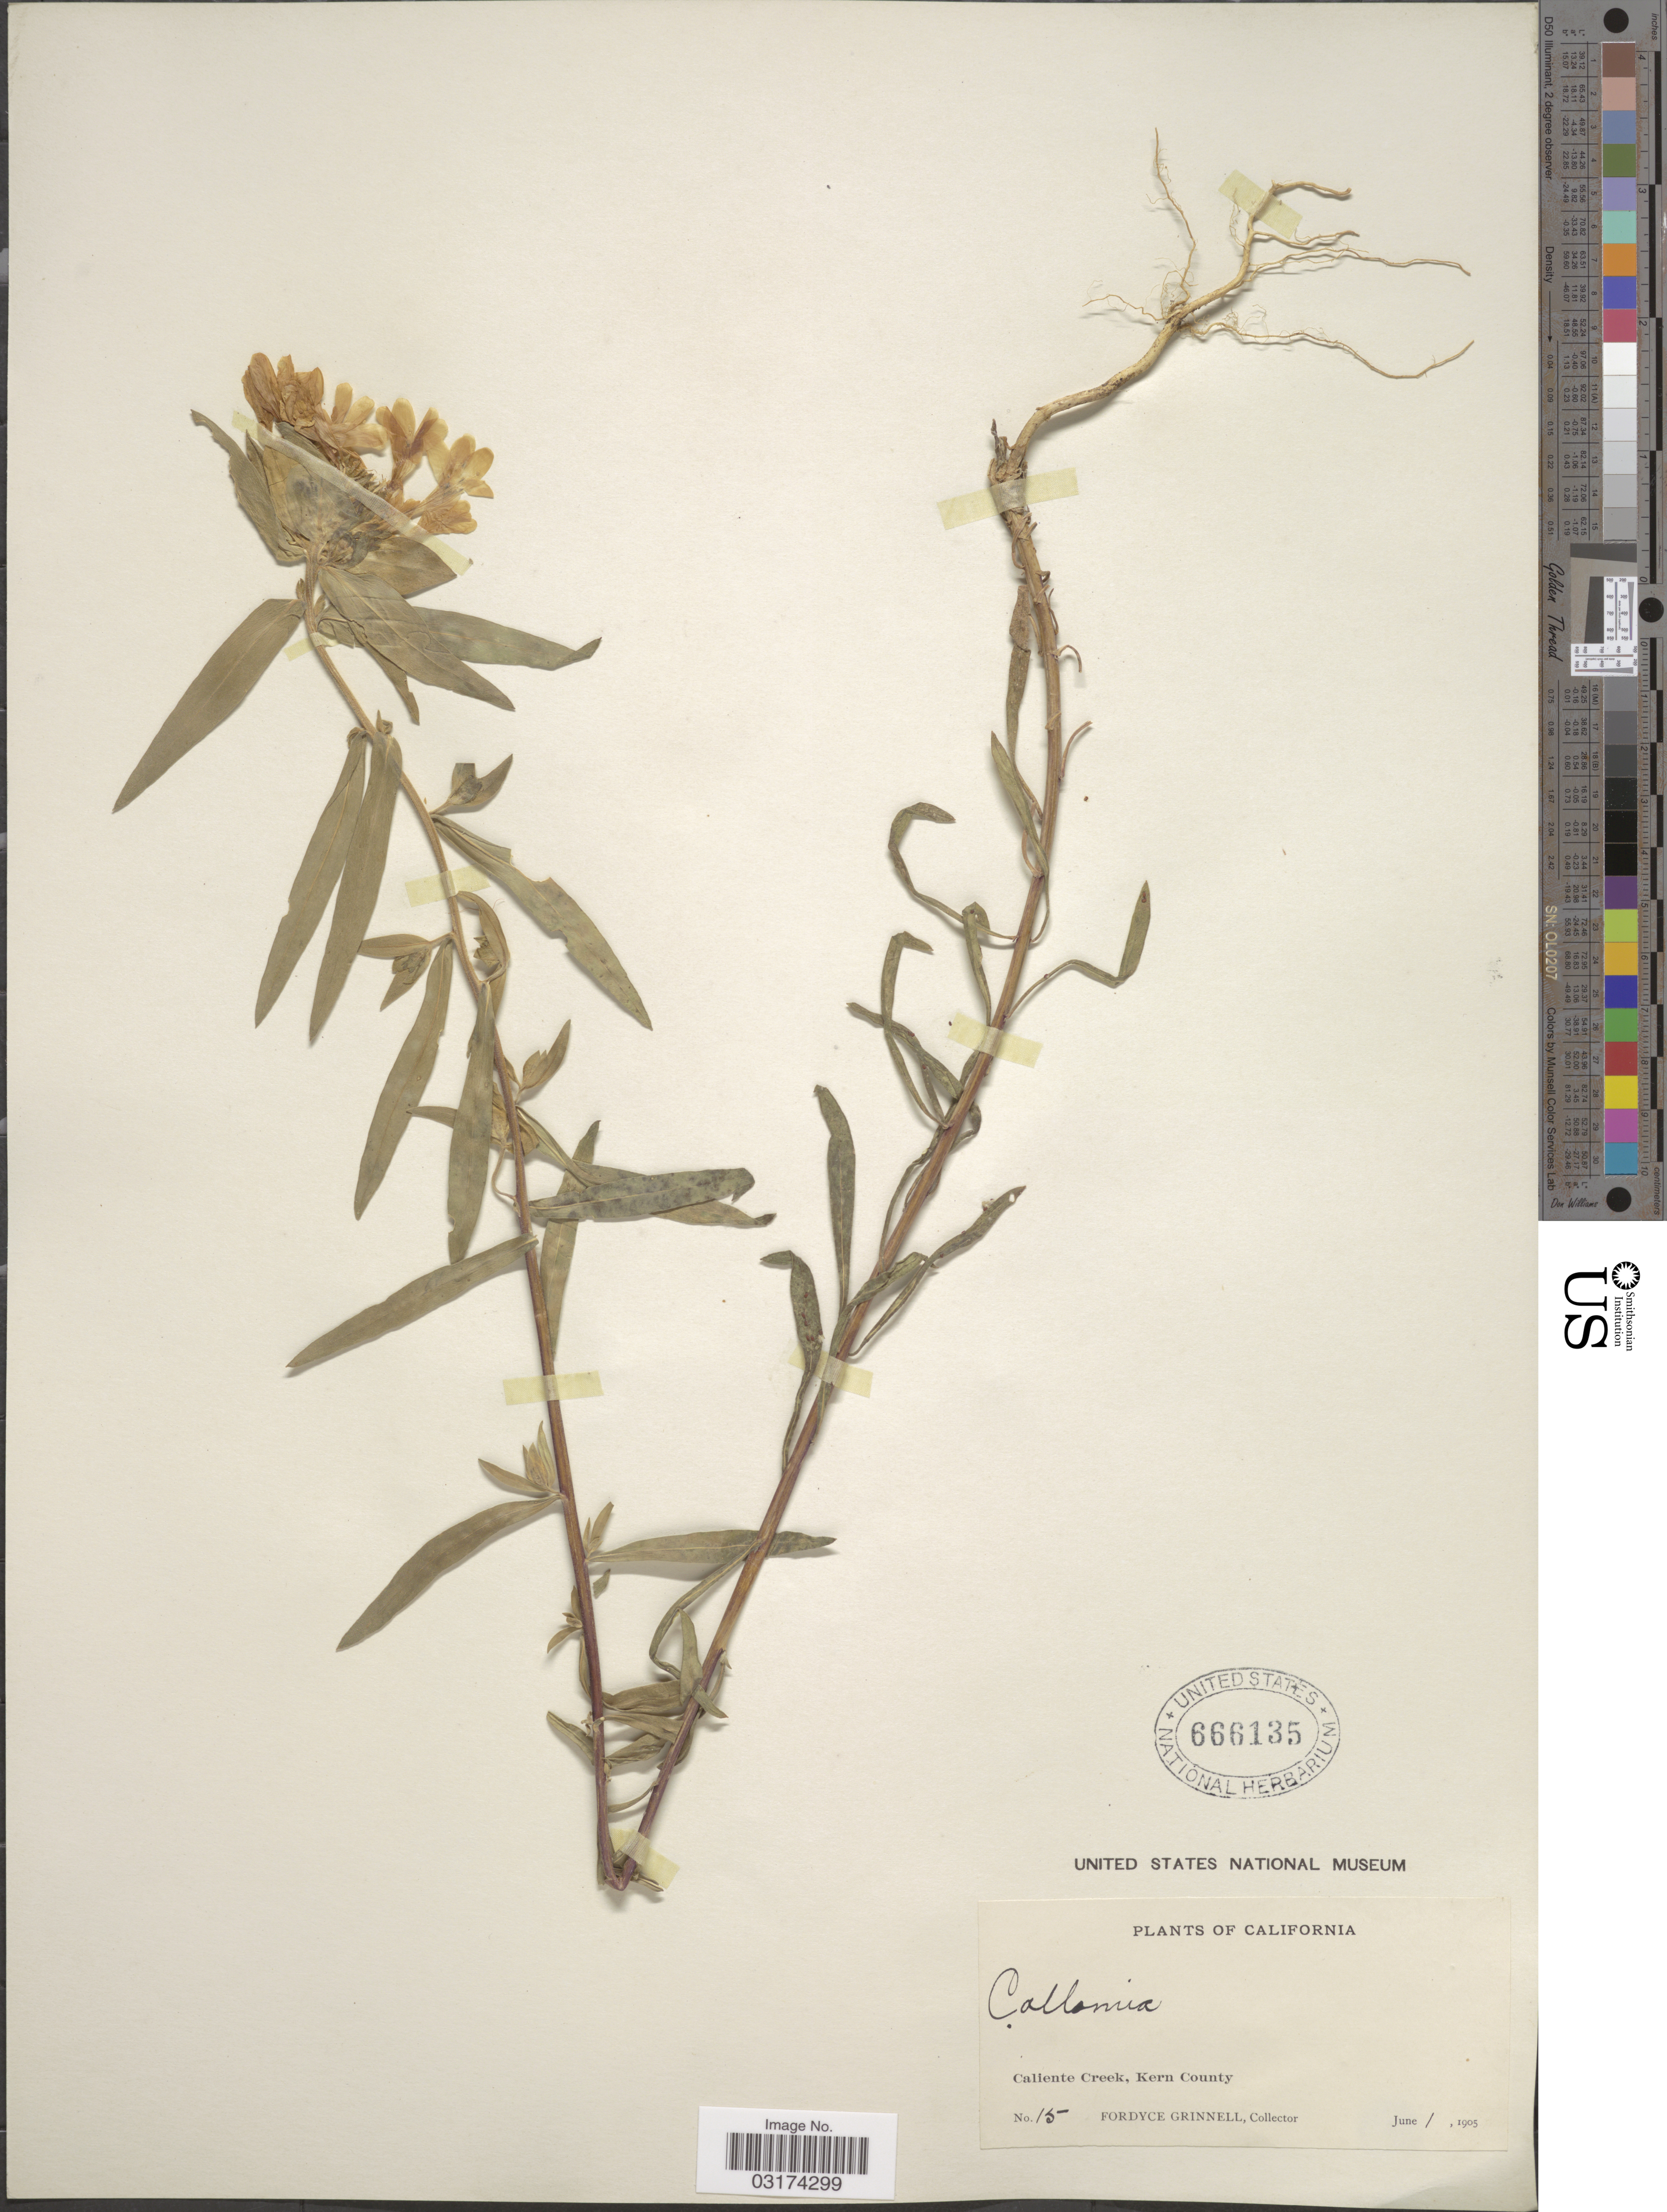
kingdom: Plantae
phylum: Tracheophyta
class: Magnoliopsida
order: Ericales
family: Polemoniaceae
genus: Collomia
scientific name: Collomia grandiflora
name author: Douglas ex Lindl.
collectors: F. Grinnell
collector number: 15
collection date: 1905-06-01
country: United States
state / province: California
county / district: Kern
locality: Caliente Creek, Kern County,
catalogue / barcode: US 666135